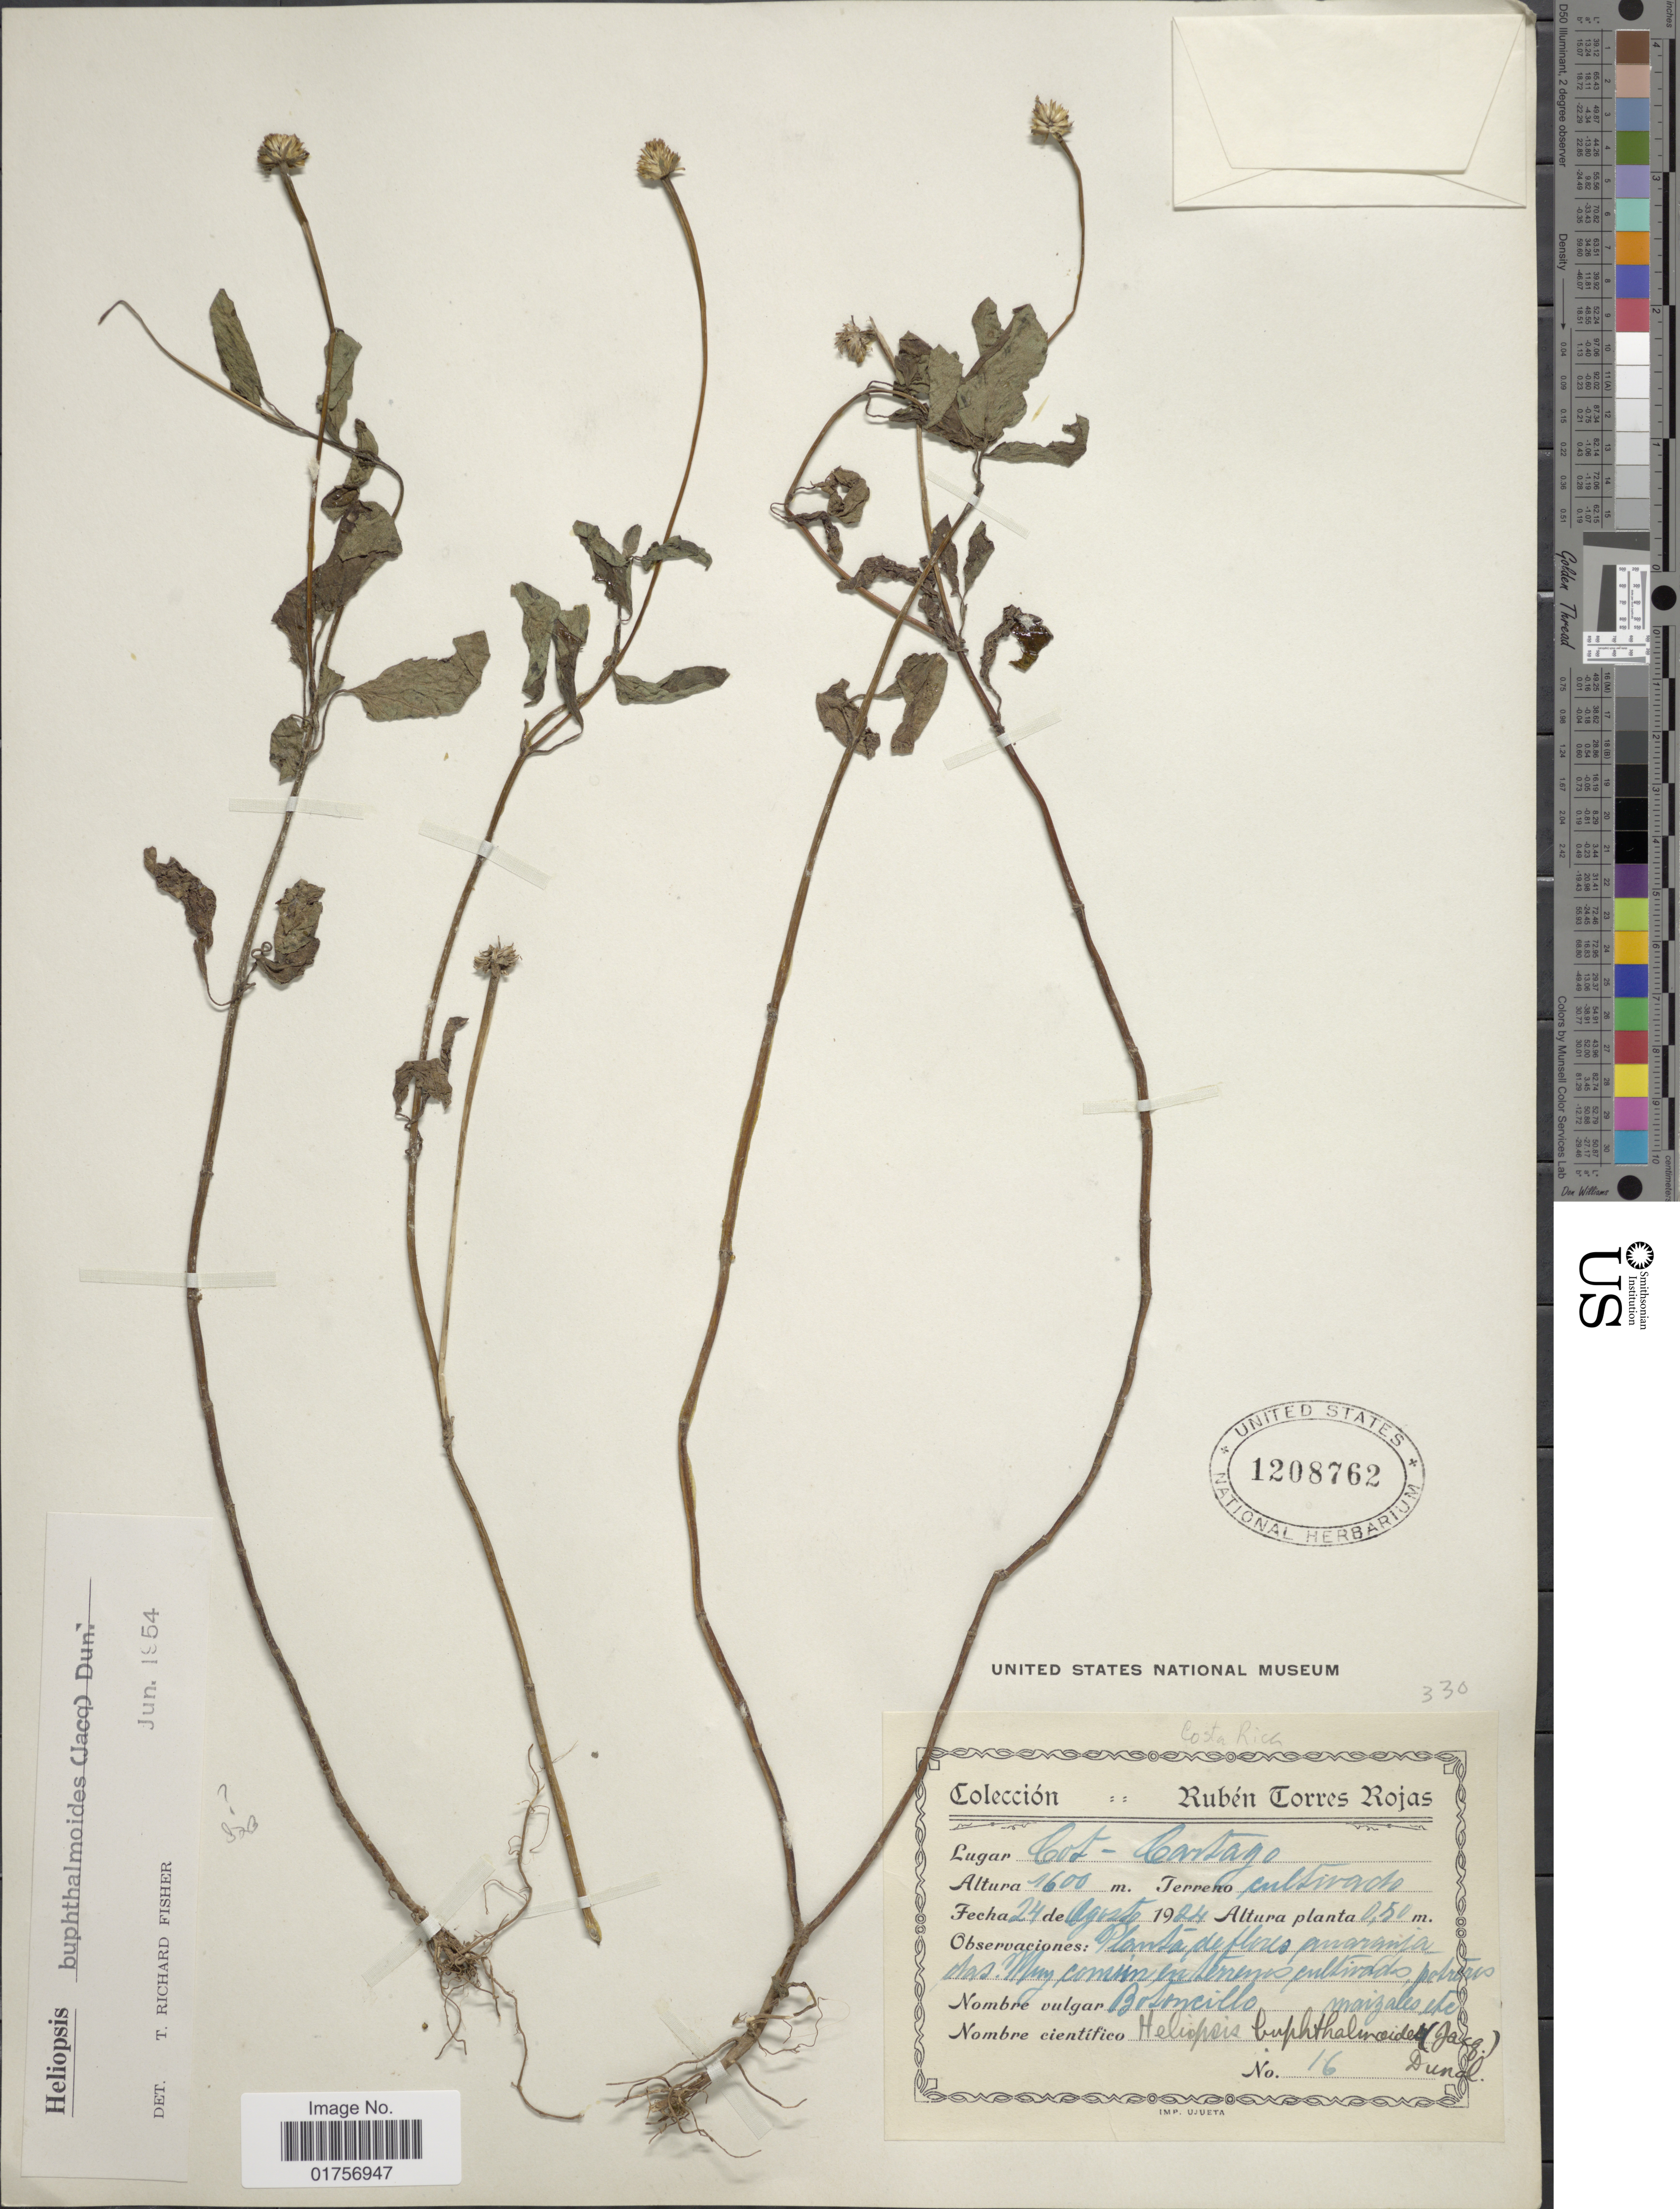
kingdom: Plantae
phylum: Tracheophyta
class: Magnoliopsida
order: Asterales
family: Asteraceae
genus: Heliopsis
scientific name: Heliopsis buphthalmoides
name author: (Jacq.) Dunal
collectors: R. Torres Rojas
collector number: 16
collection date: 1924-08-24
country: Costa Rica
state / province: Cartago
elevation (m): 1600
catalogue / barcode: US 1208762